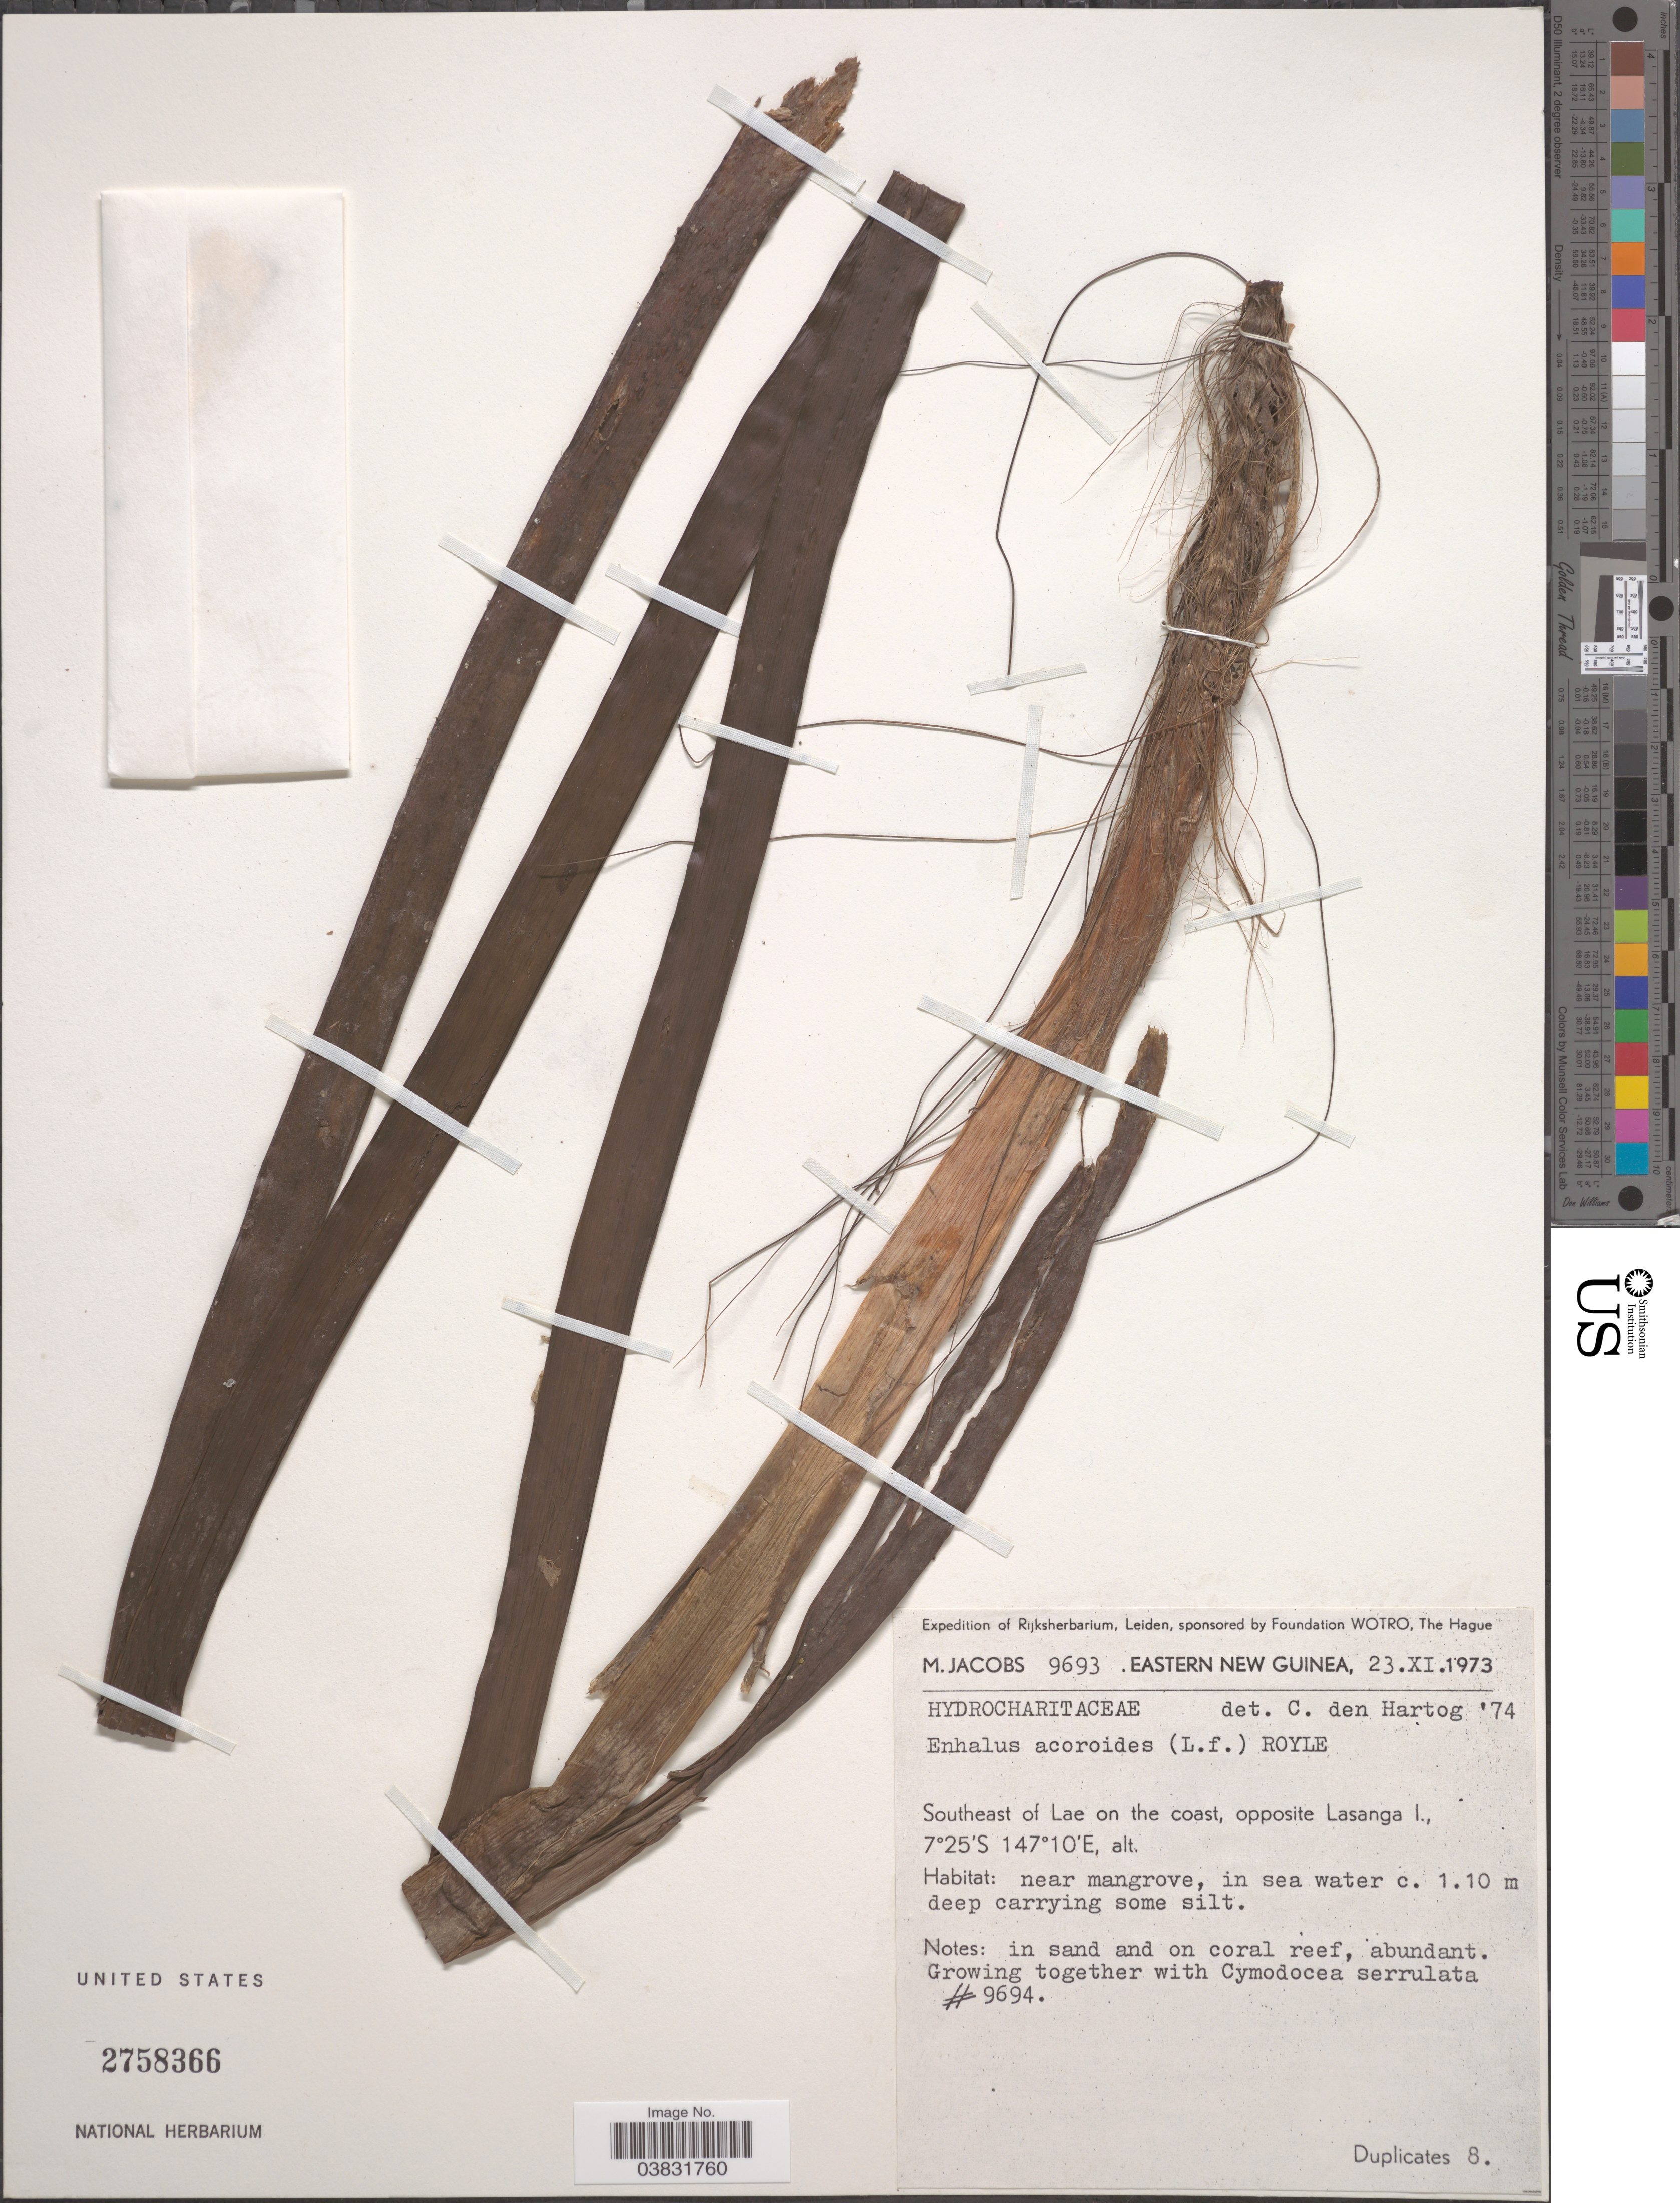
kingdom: Plantae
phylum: Tracheophyta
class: Liliopsida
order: Alismatales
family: Hydrocharitaceae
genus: Enhalus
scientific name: Enhalus acoroides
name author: (L. f.) Royle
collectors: M. Jacobs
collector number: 9693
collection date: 1973-11-23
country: Papua New Guinea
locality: Eastern New Guinea. Southeast of Lae on the coast, opposite Lasanga I.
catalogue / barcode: US 2758366